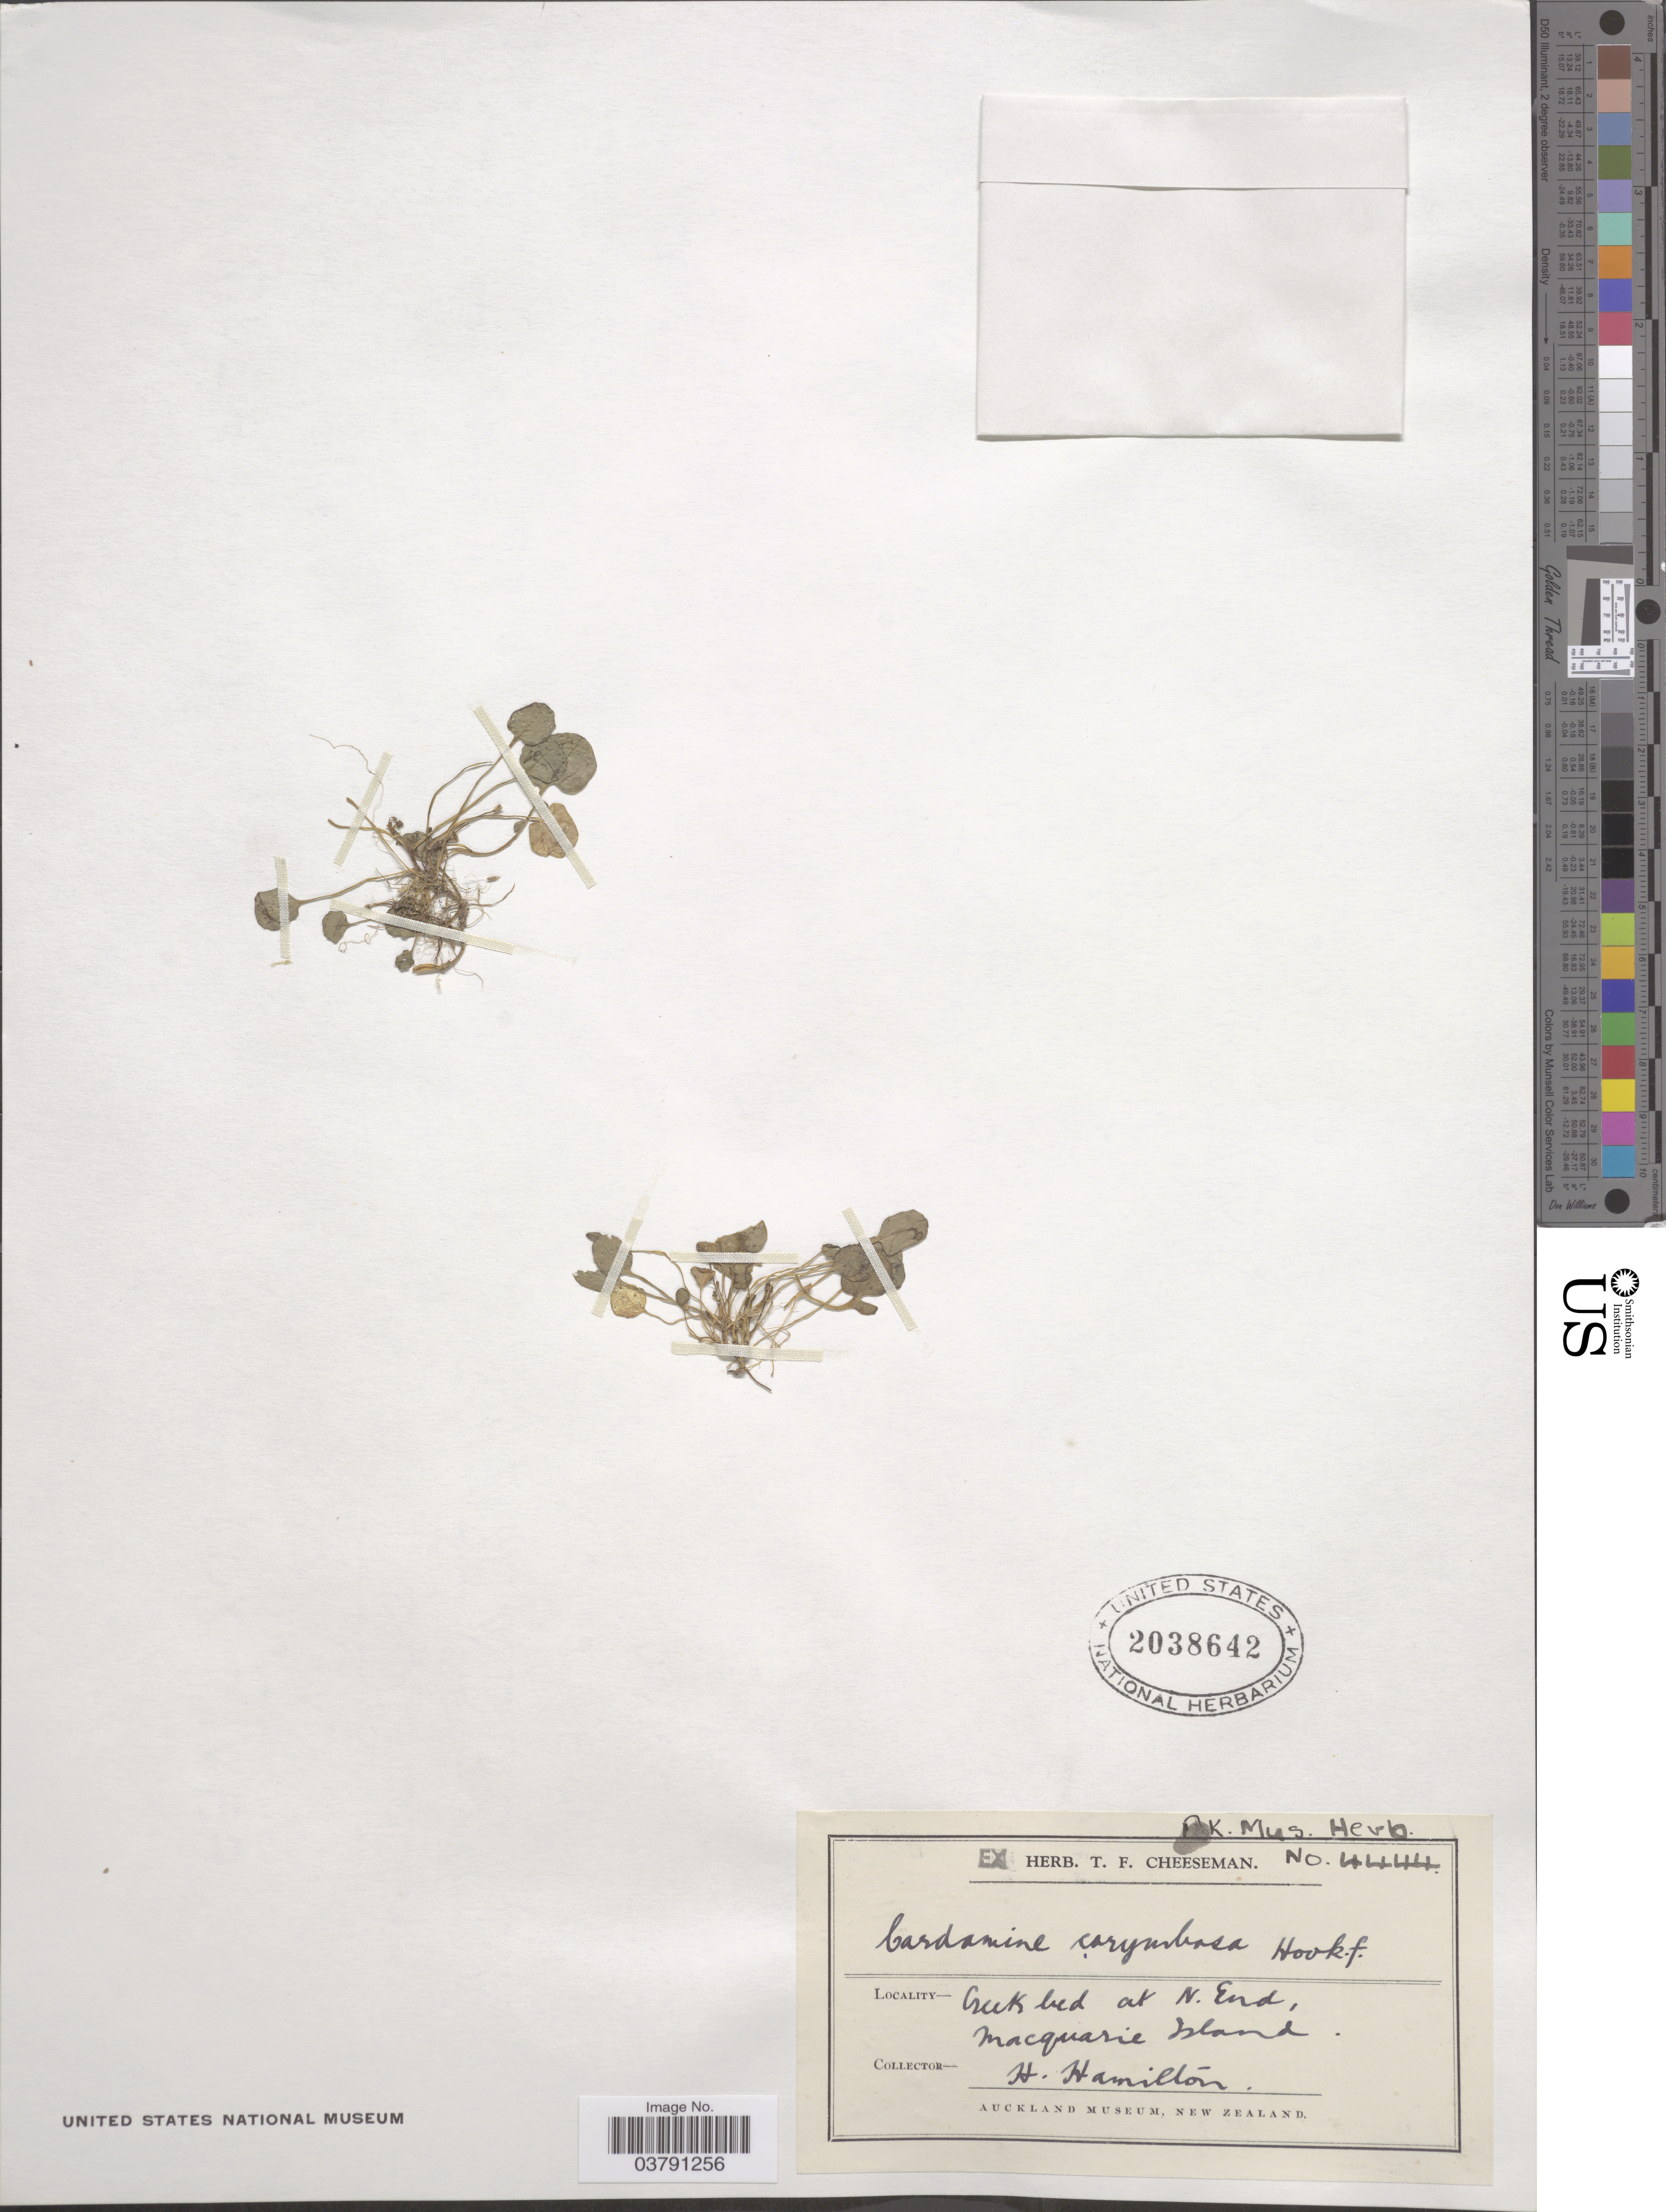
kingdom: Plantae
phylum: Tracheophyta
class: Magnoliopsida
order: Brassicales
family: Brassicaceae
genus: Cardamine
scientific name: Cardamine corymbosa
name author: Hook. f.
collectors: H. Hamilton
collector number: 4444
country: New Zealand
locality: Creek bed at N. End, Macquarie Island.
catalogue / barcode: US 2038642